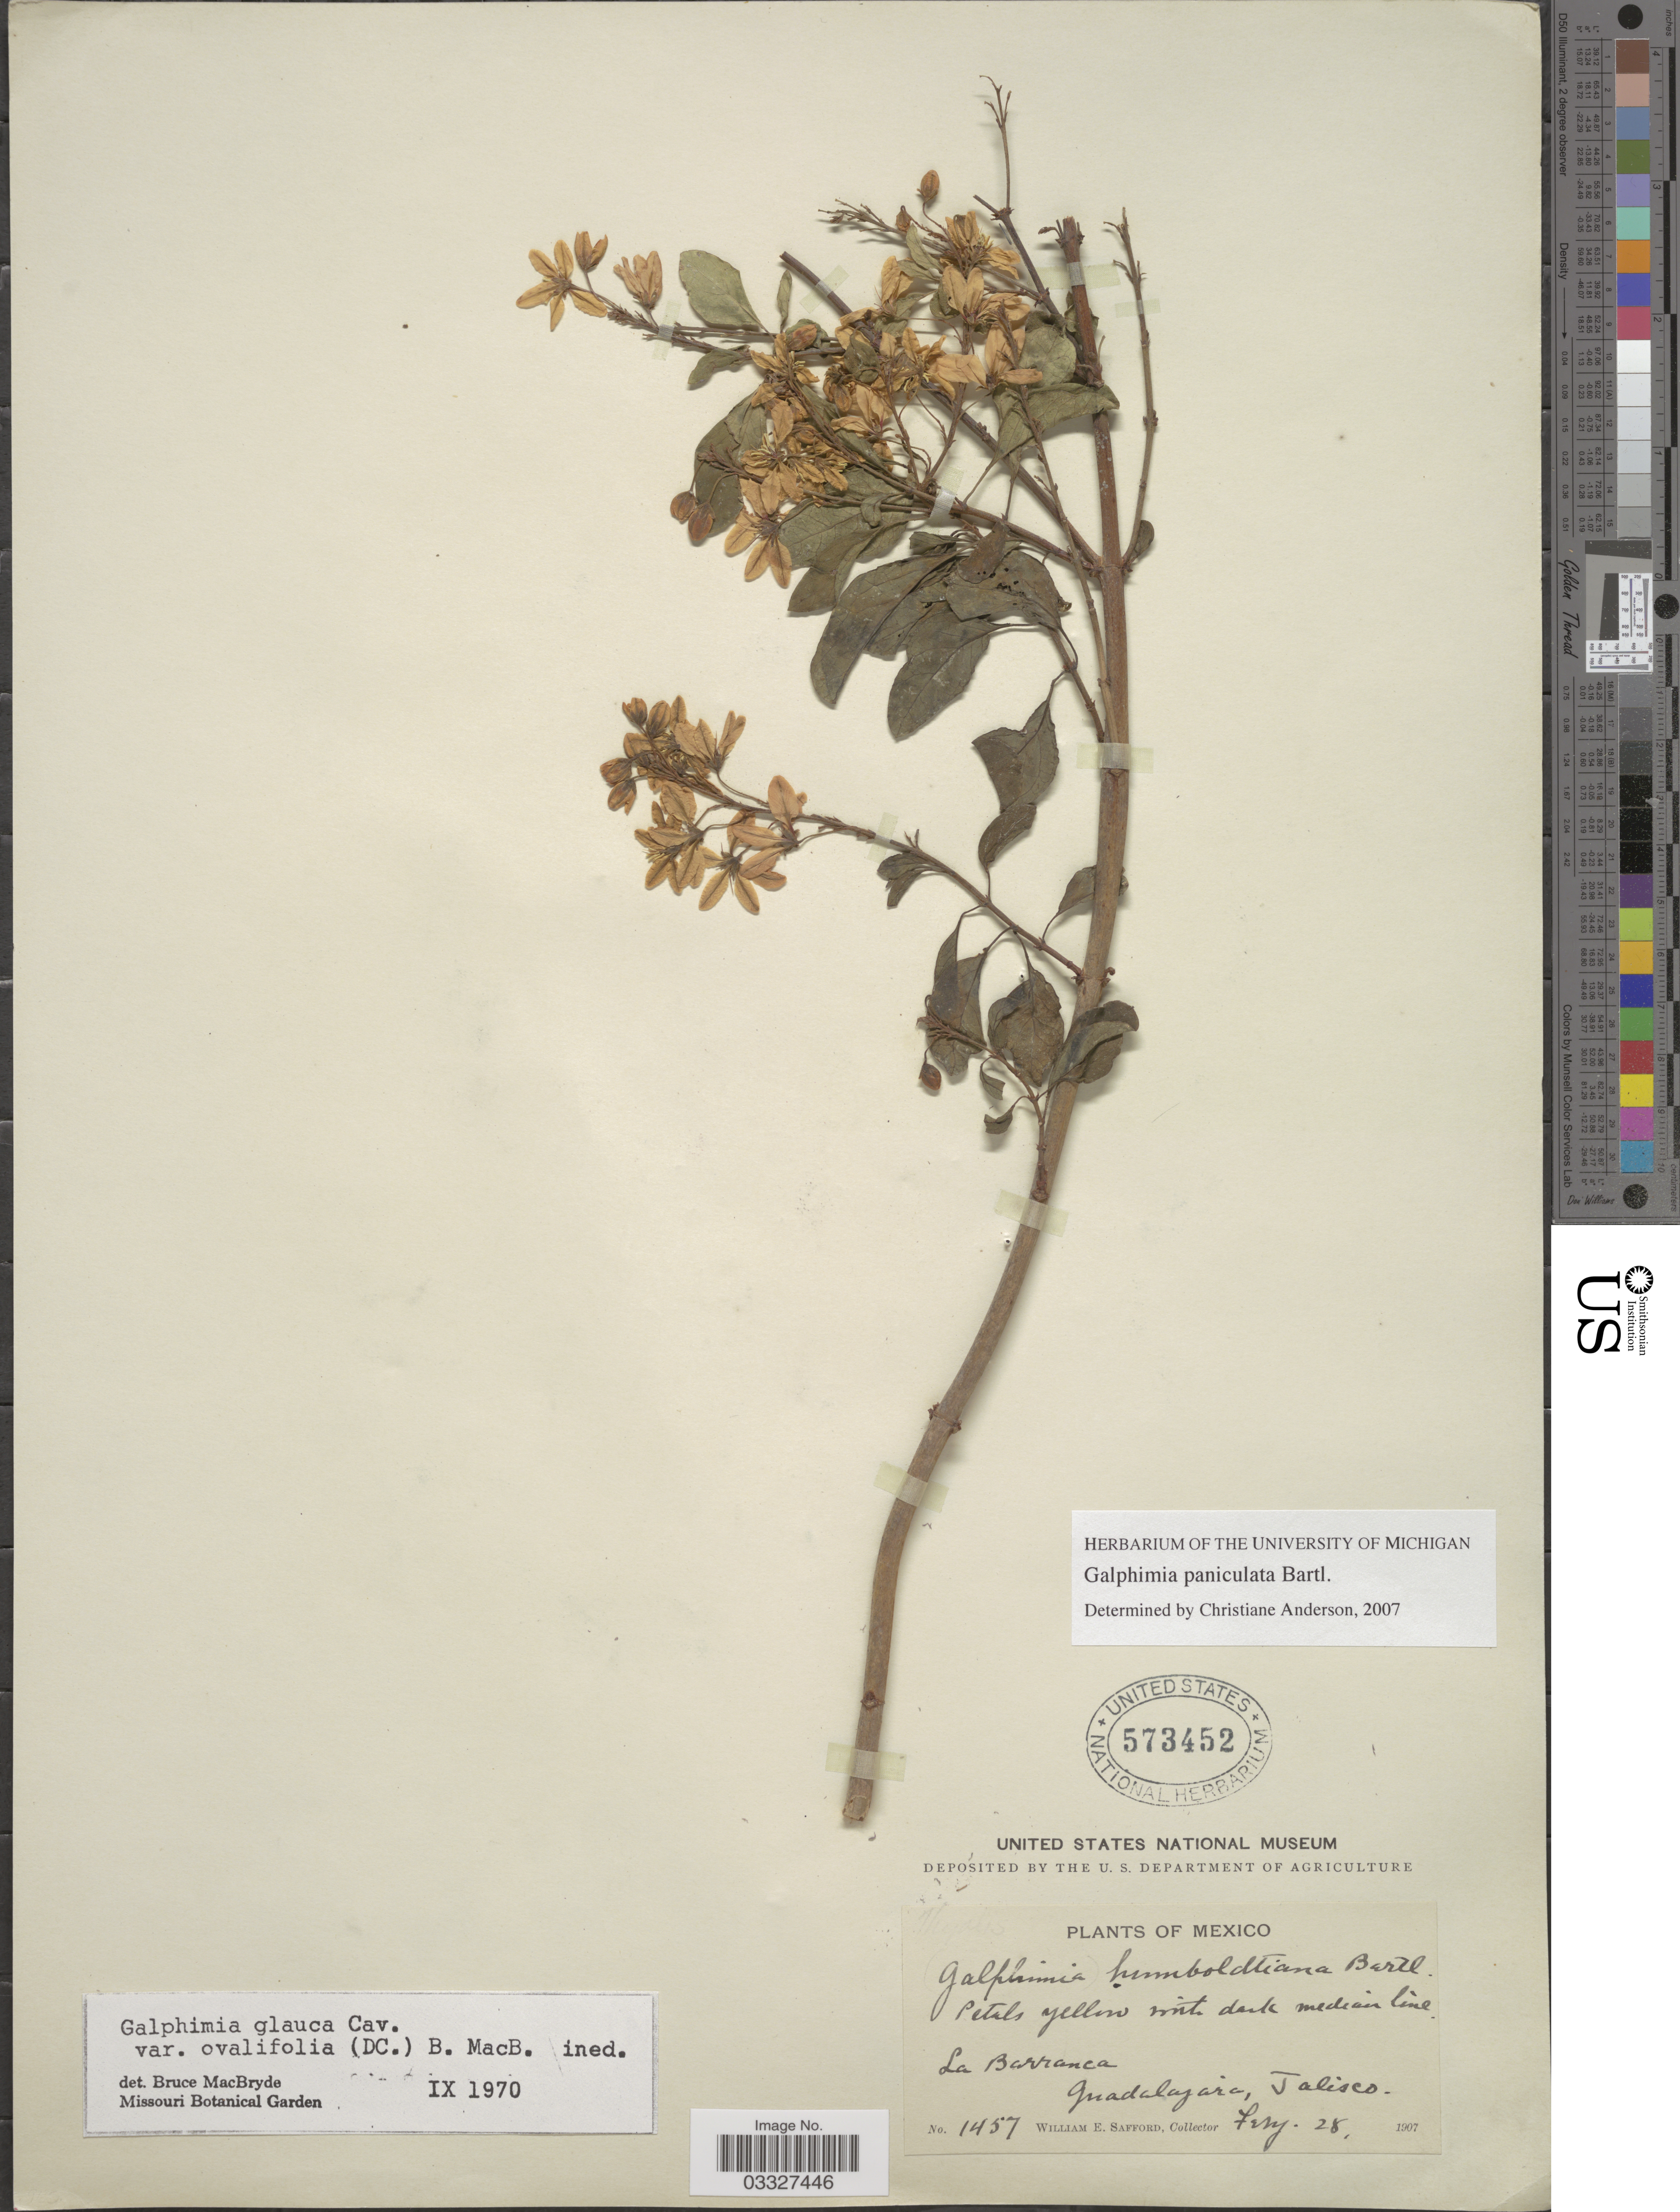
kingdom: Plantae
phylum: Tracheophyta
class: Magnoliopsida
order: Malpighiales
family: Malpighiaceae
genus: Galphimia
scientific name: Galphimia paniculata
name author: Bart.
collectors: W. E. Safford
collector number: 1457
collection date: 1907-02-28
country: Mexico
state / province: Jalisco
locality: La Barranca. Guadalajara.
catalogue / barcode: US 573452